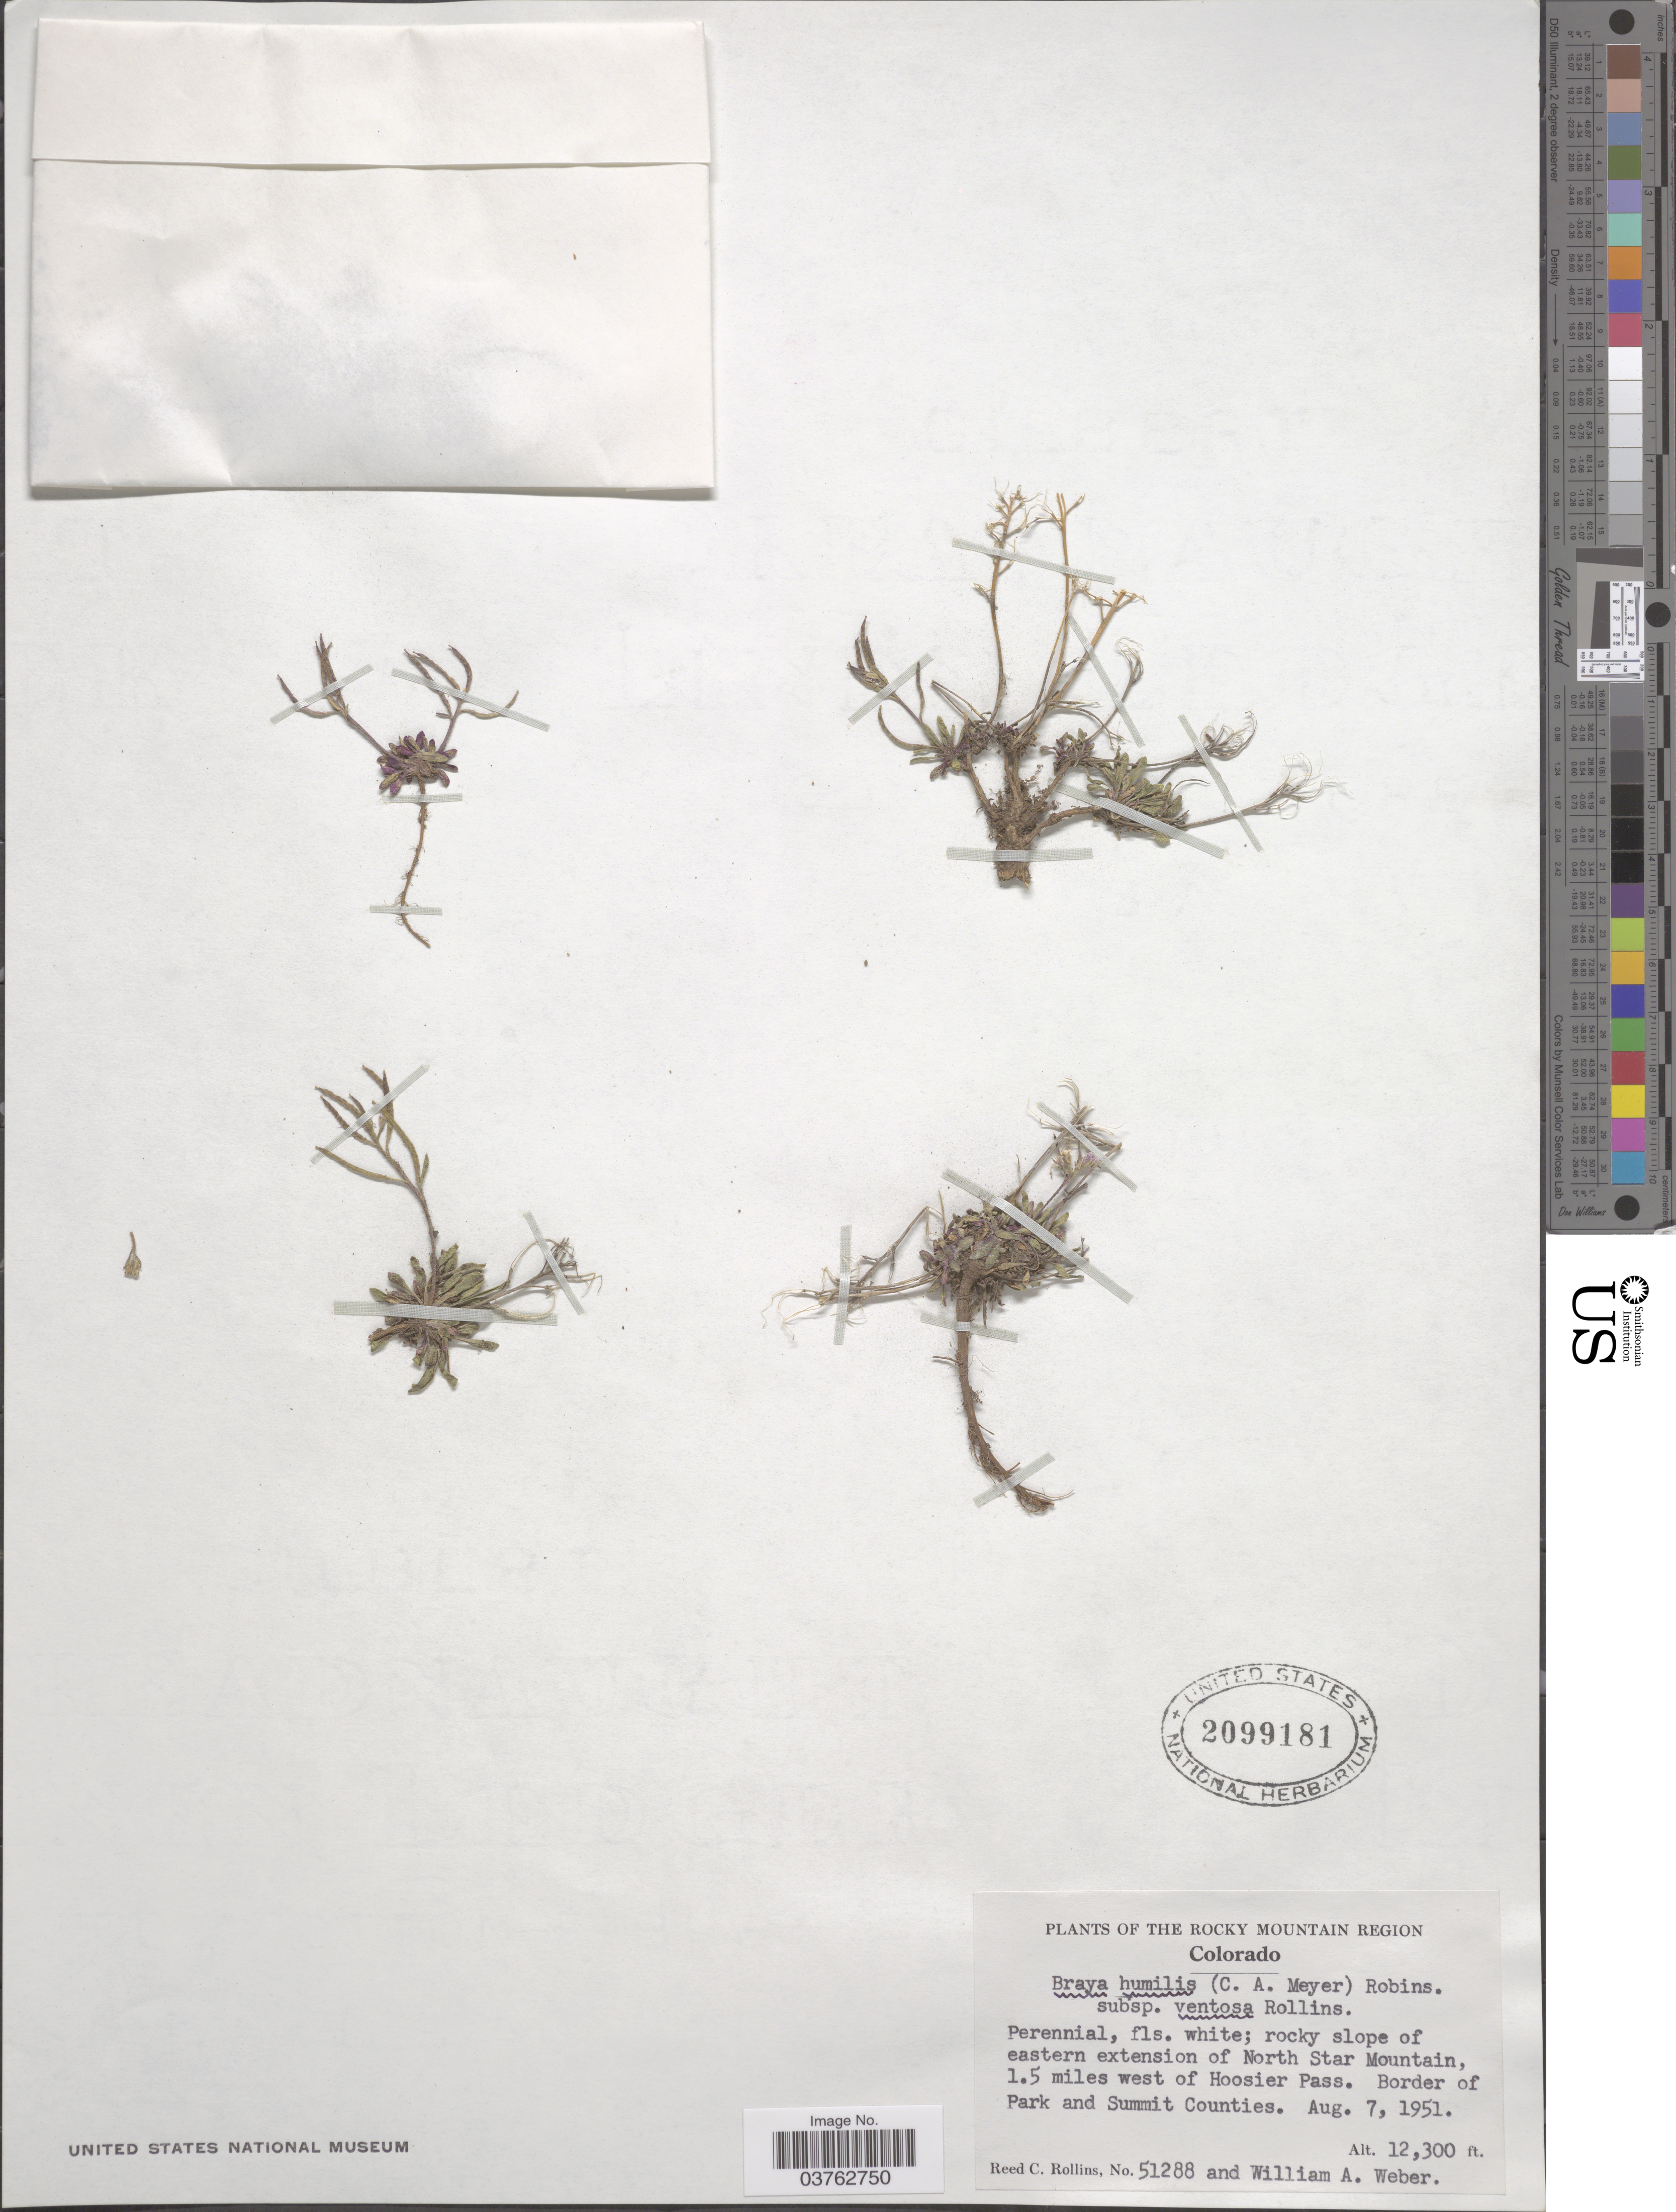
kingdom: Plantae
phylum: Tracheophyta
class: Magnoliopsida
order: Brassicales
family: Brassicaceae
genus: Braya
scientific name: Braya humilis subsp. ventosa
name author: Rollins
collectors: R. C. Rollins & W. A. Weber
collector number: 51288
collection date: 1951-08-07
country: United States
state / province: Colorado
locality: The Rocky Mountain Region. Rocky slope of eastern extension of North Star Mountain, 1.5 miles west of Hoosier Pass. Border of Park and Summit Counties.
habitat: rocky slope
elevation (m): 3749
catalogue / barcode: US 2099181